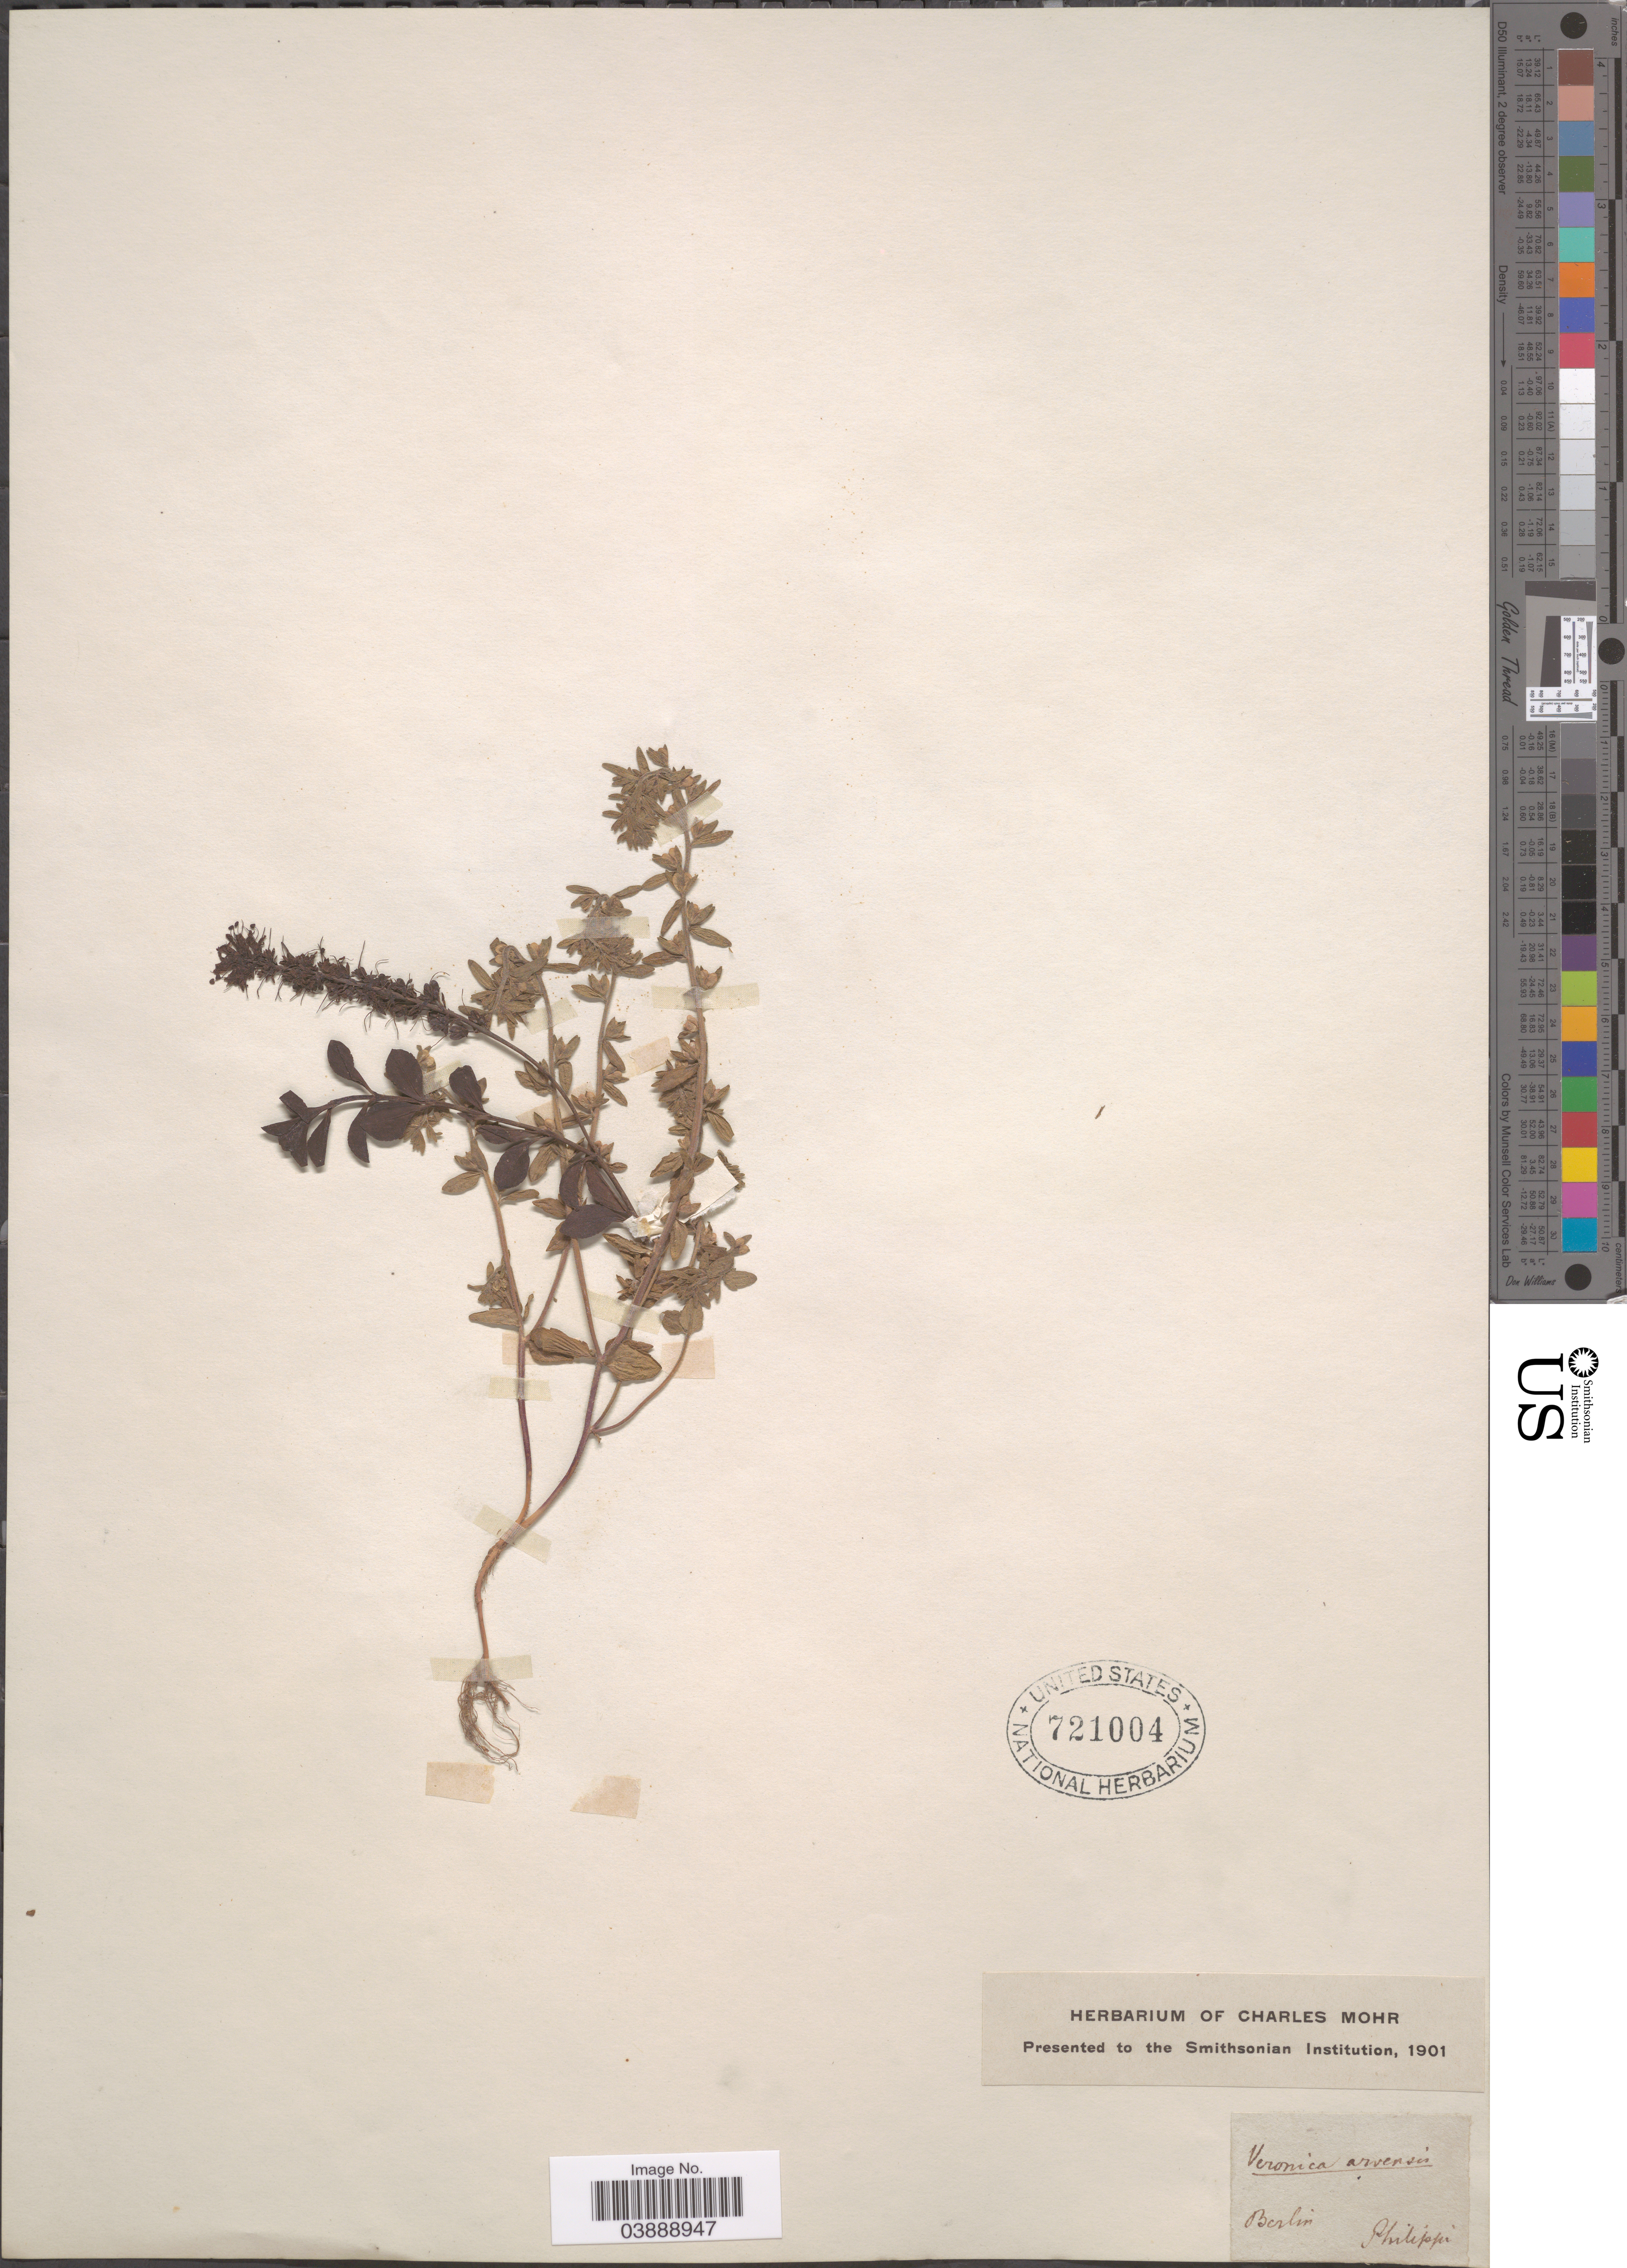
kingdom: Plantae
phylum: Tracheophyta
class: Magnoliopsida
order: Lamiales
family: Plantaginaceae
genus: Veronica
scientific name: Veronica arvensis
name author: L.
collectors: -. Philippi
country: Germany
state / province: Berlin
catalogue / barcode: US 721004